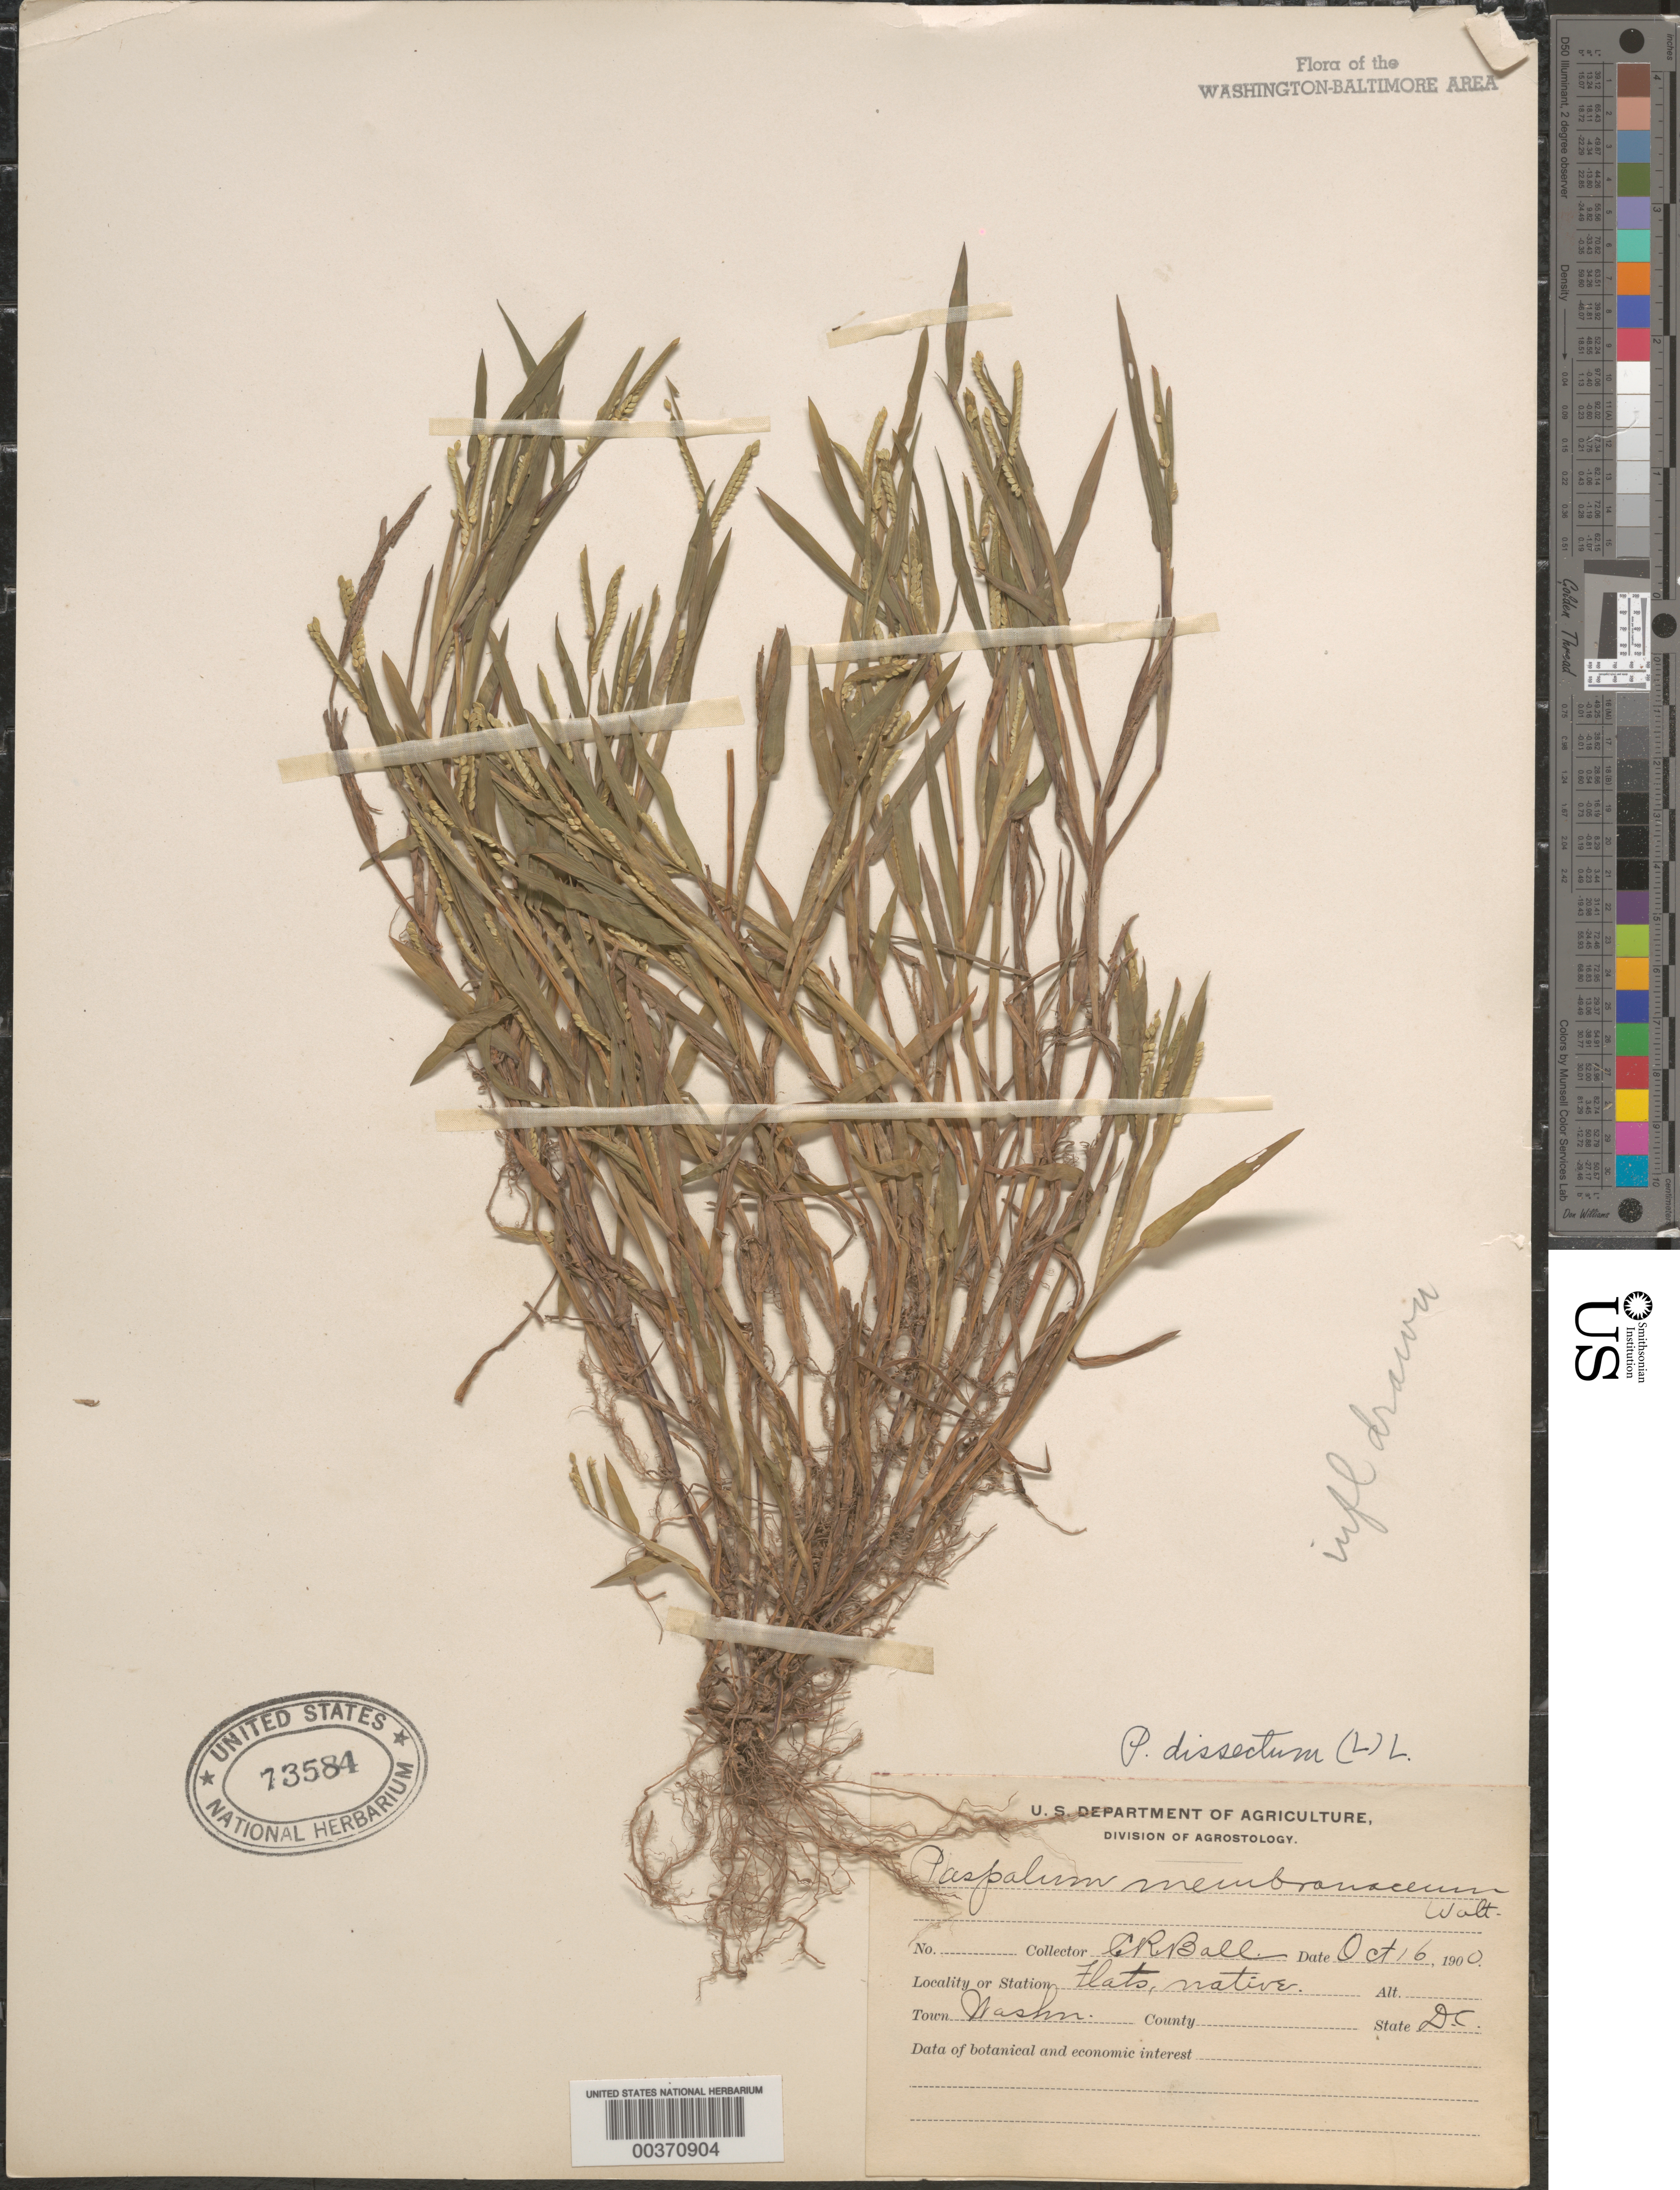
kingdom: Plantae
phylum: Tracheophyta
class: Liliopsida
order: Poales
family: Poaceae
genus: Paspalum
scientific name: Paspalum dissectum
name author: (L.) L.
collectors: C. R. Ball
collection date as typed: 16 Oct 1900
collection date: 1900-10-16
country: United States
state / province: District of Columbia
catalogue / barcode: US 73584